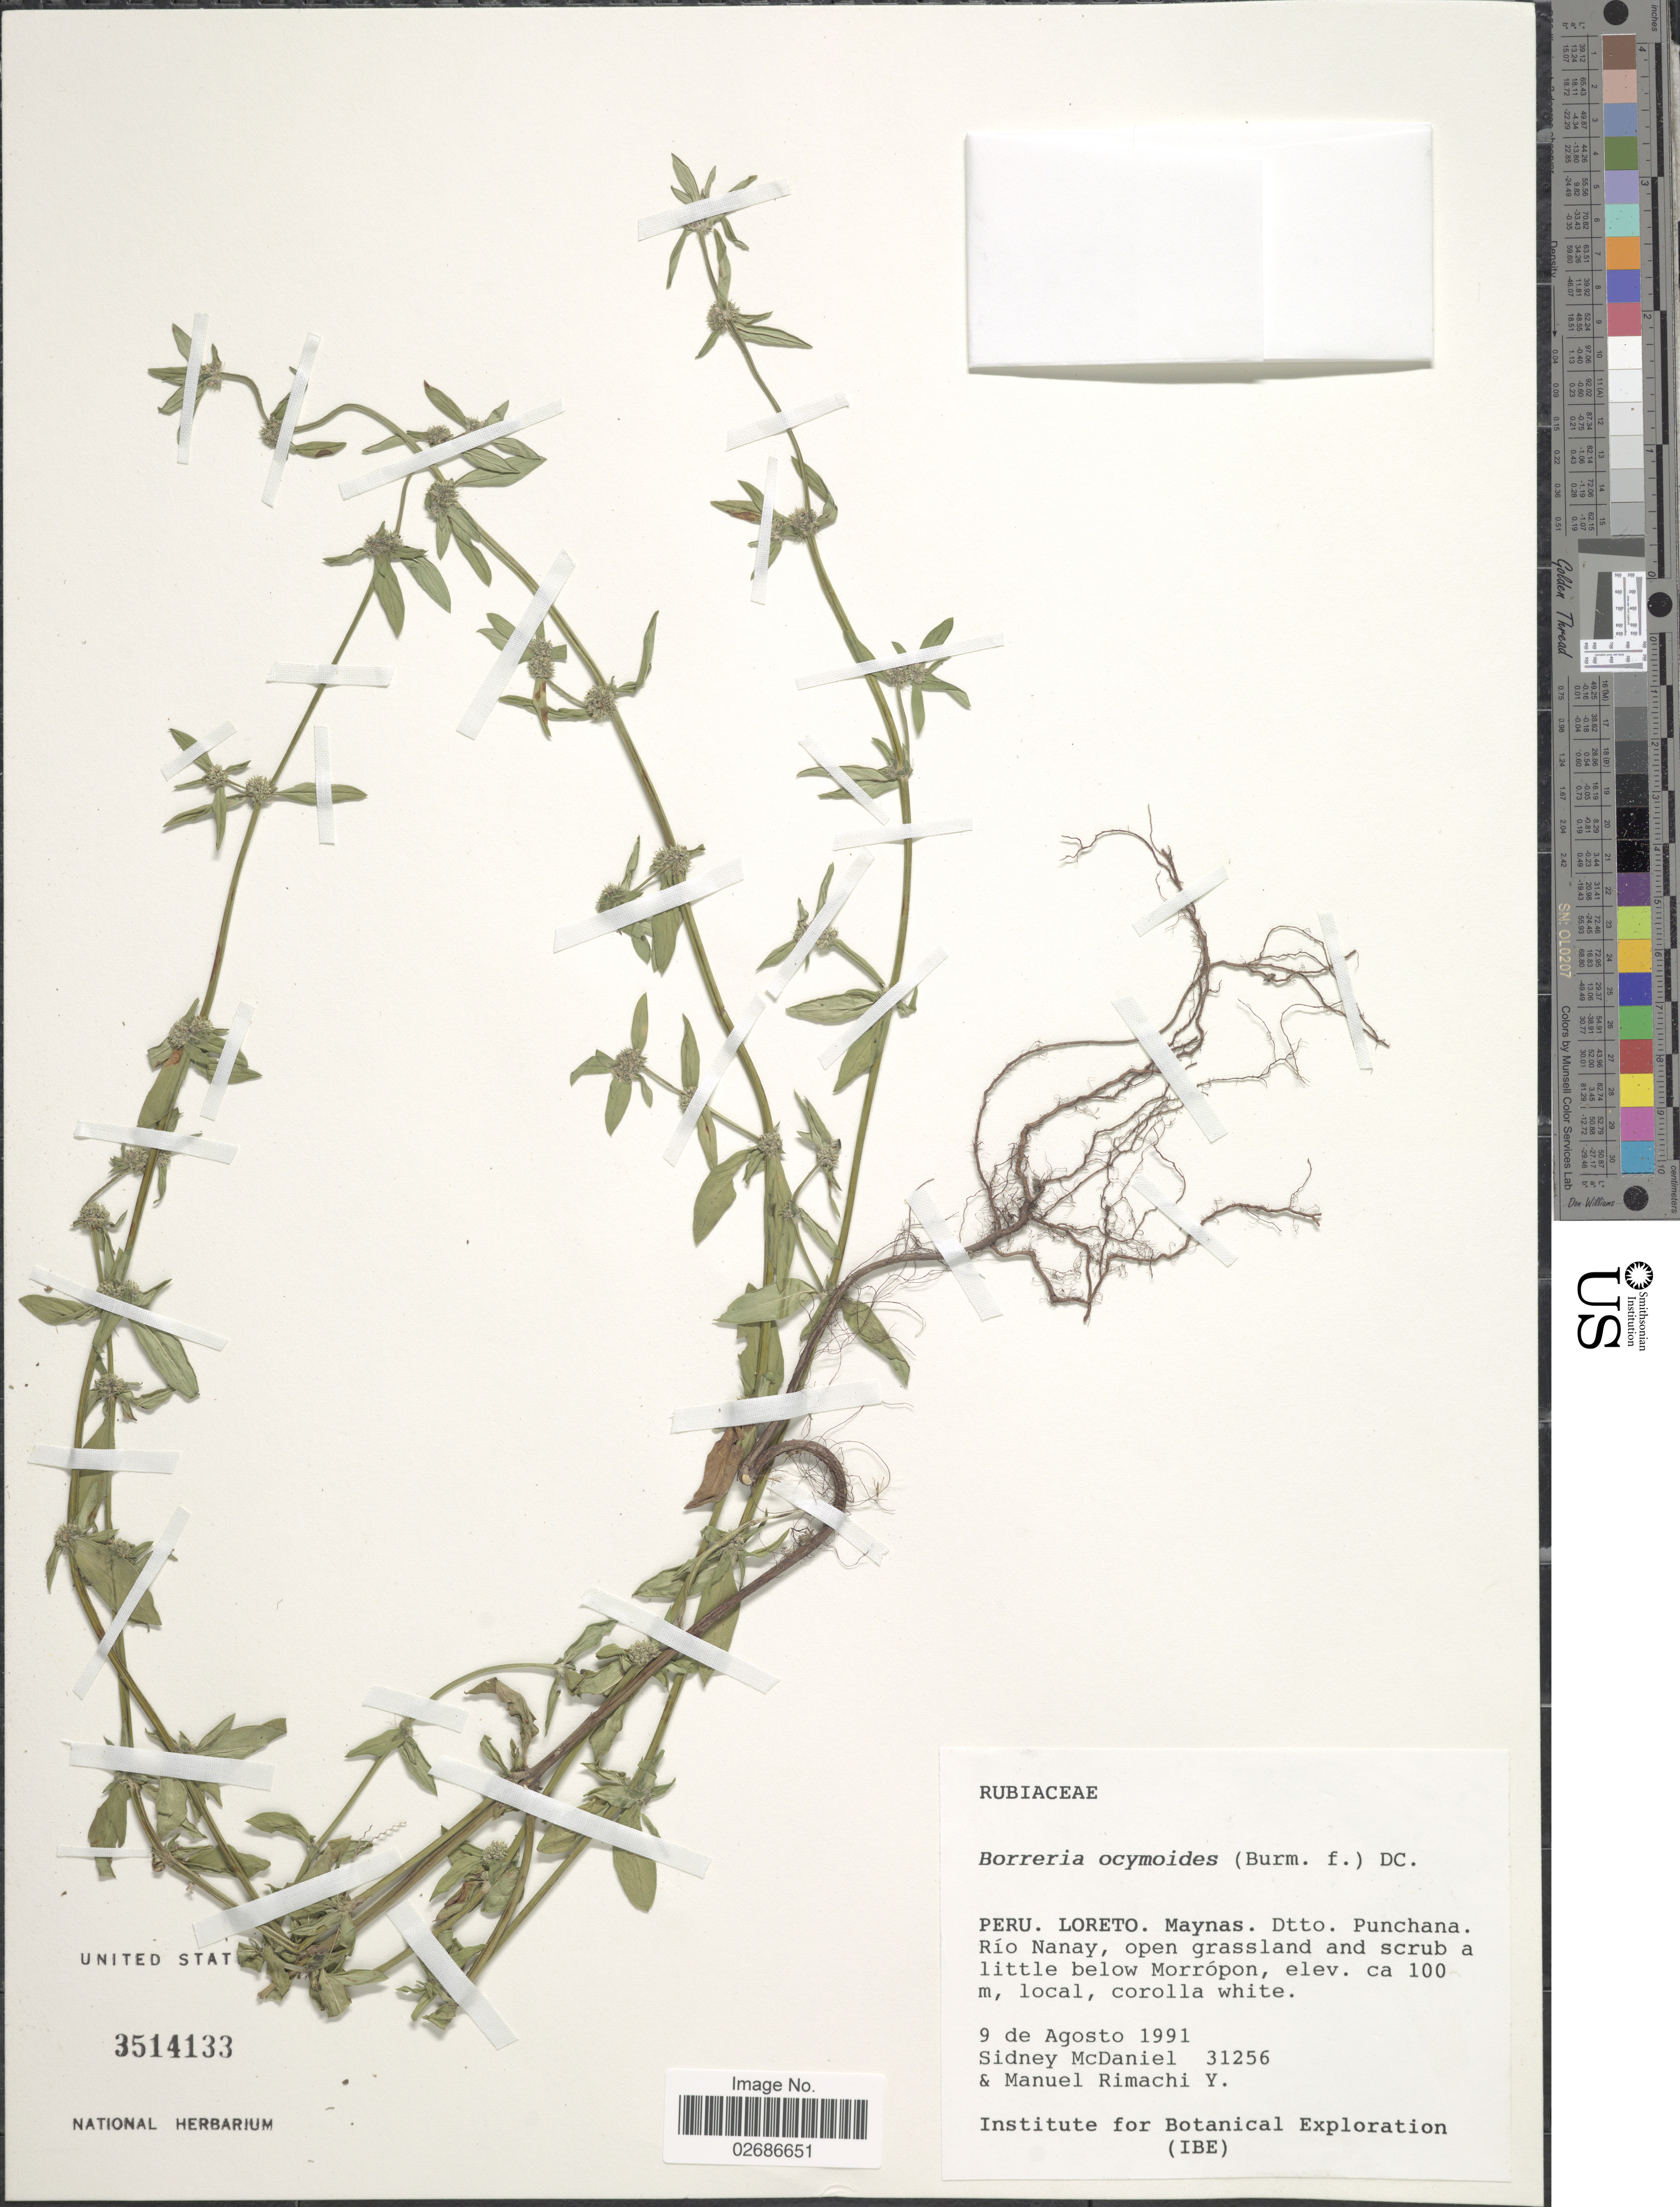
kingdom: Plantae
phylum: Tracheophyta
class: Magnoliopsida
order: Gentianales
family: Rubiaceae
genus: Borreria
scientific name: Borreria ocimoides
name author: (Burm. f.) DC.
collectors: S. McDaniel & M. Rimachi Y.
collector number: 31256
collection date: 1991-08-09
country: Peru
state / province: Loreto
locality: Maynas. Dtto. Punchana. Rio Nanay, open grassland and scrub a little below Morropon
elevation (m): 100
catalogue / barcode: US 3514133